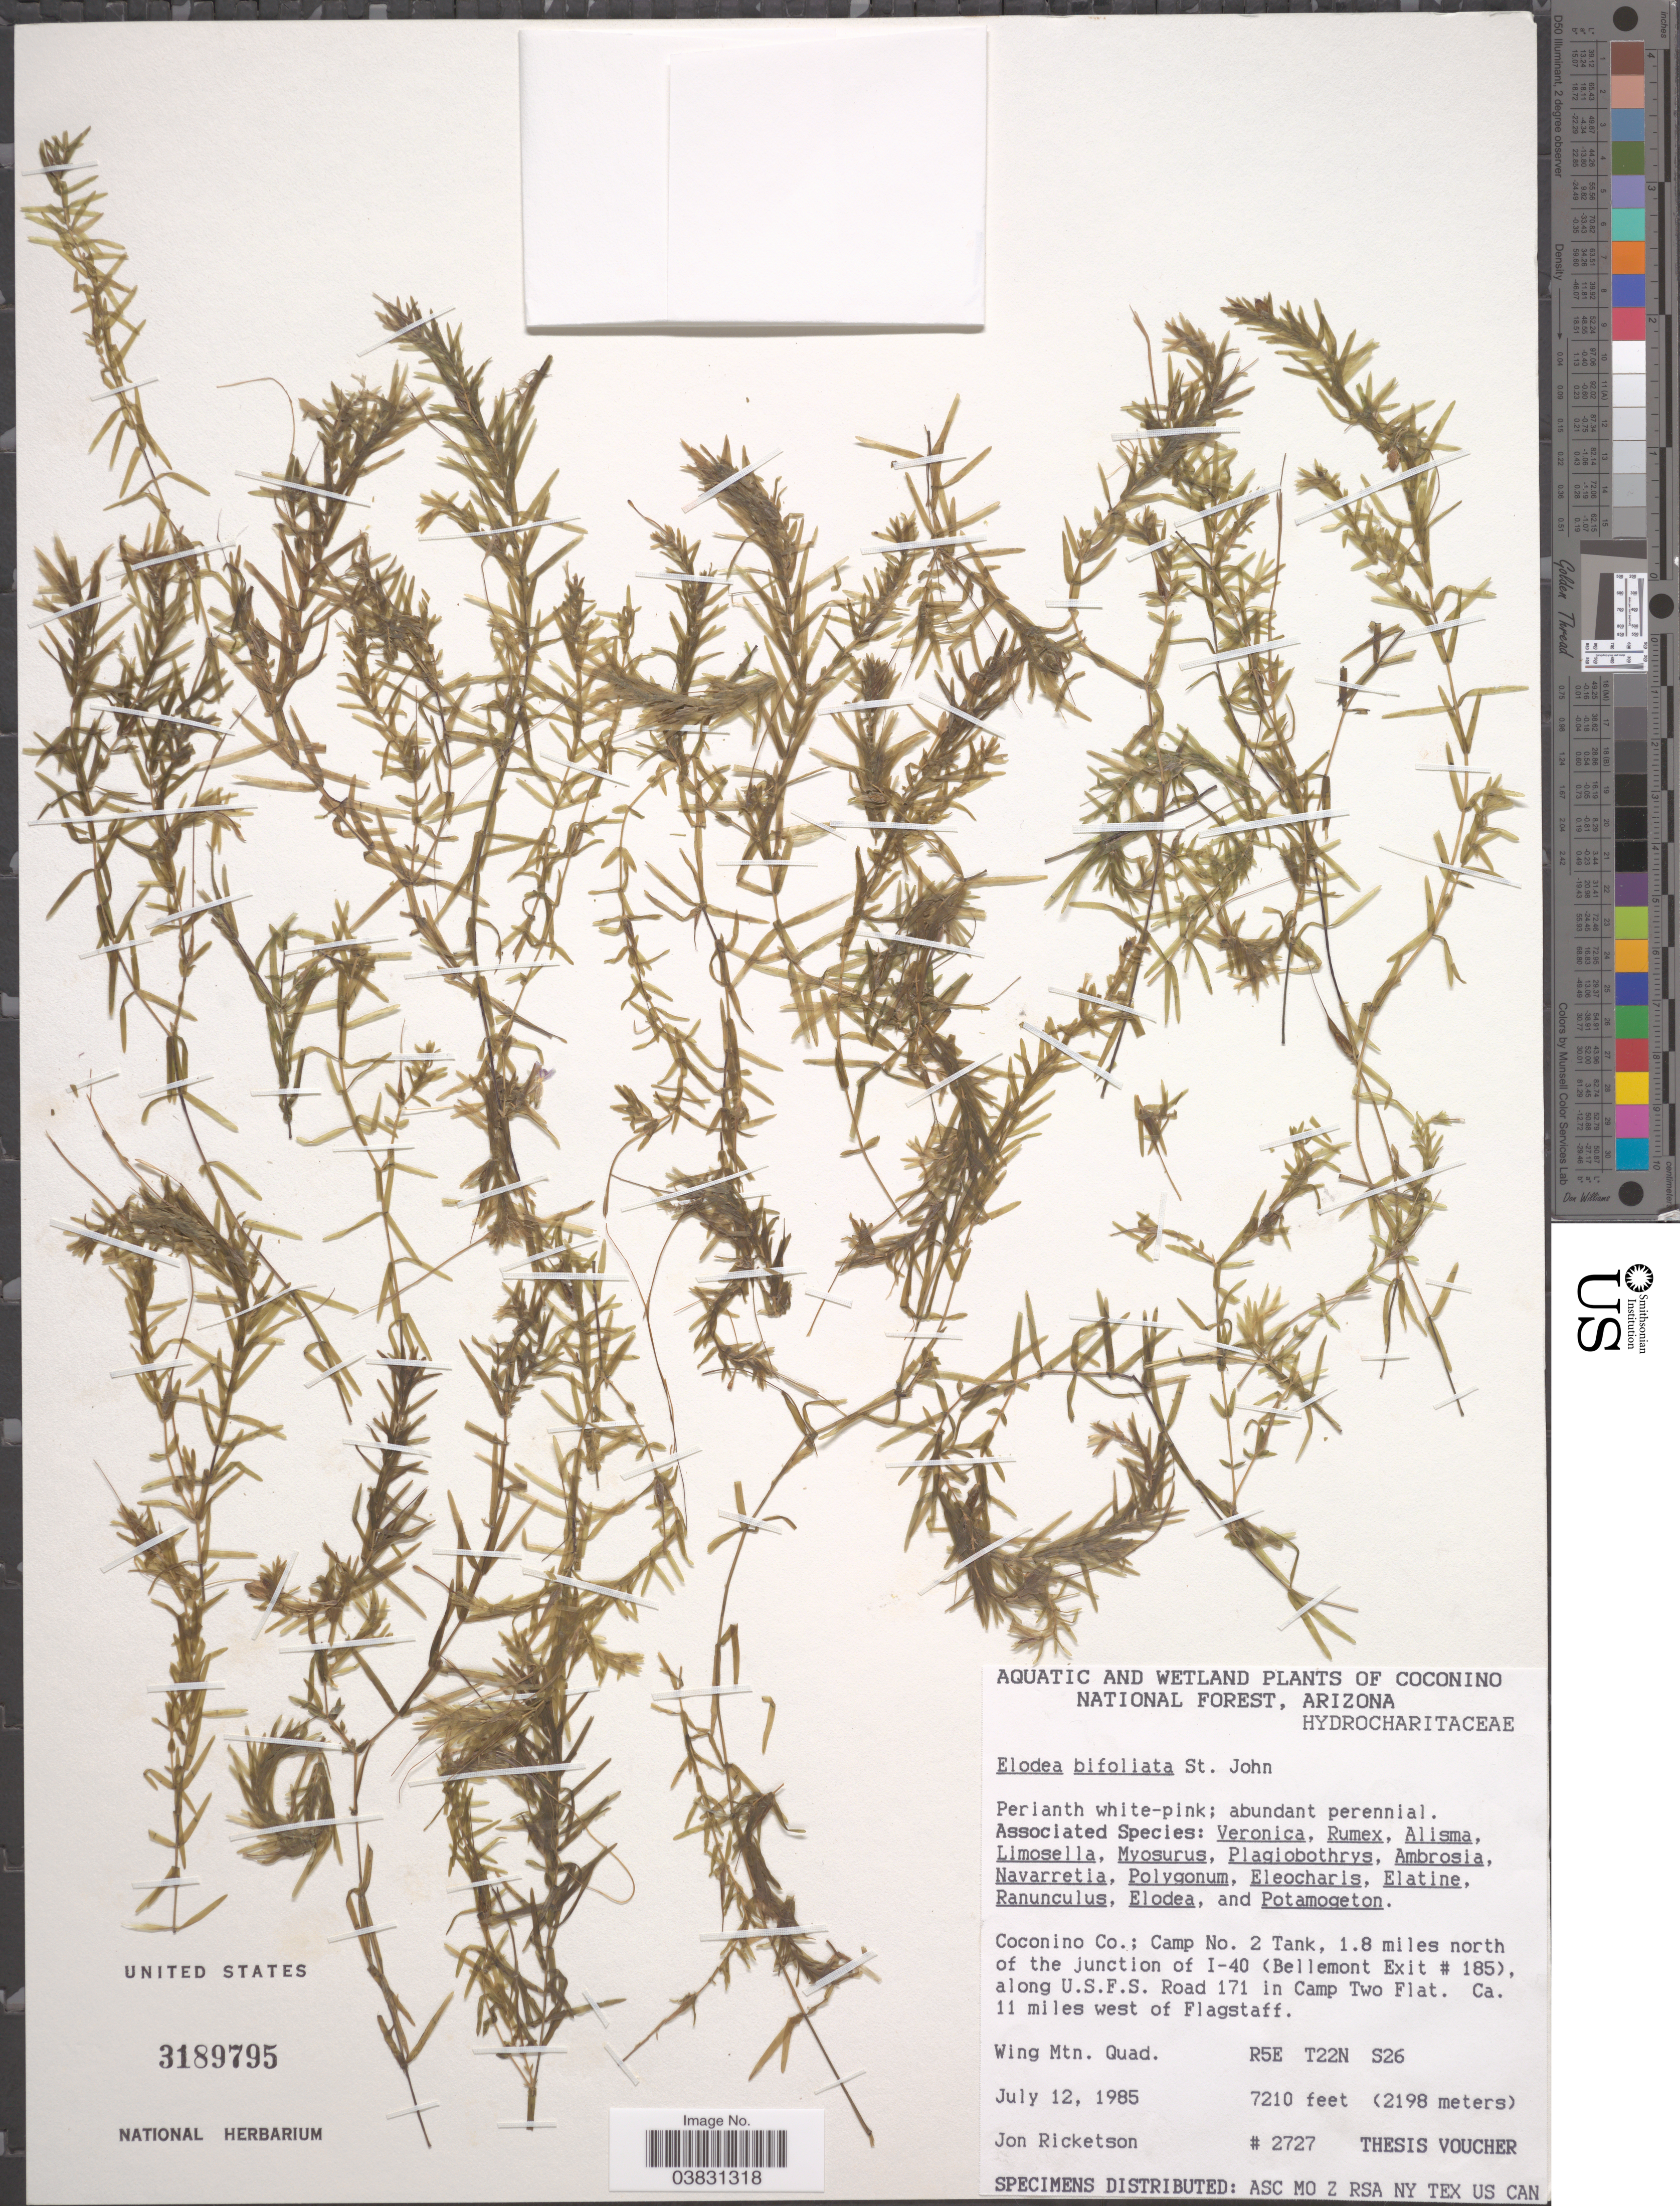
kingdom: Plantae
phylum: Tracheophyta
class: Liliopsida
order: Alismatales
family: Hydrocharitaceae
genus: Elodea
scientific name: Elodea bifoliata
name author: H. St. John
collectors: J. Ricketson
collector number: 2727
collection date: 1985-07-12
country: United States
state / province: Arizona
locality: Coconino National Forest. Coconino Co.; Camp No. 2 Tank, 1.8 miles north of the junction of I-40 (Bellemont Exit # 185), along U.S.F.S. Road 171 in Camp Two Flat. Ca. 11 miles west of Flagstaff. Wing Mtn. Quad. R5E T22N S26.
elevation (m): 2198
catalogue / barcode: US 3189795